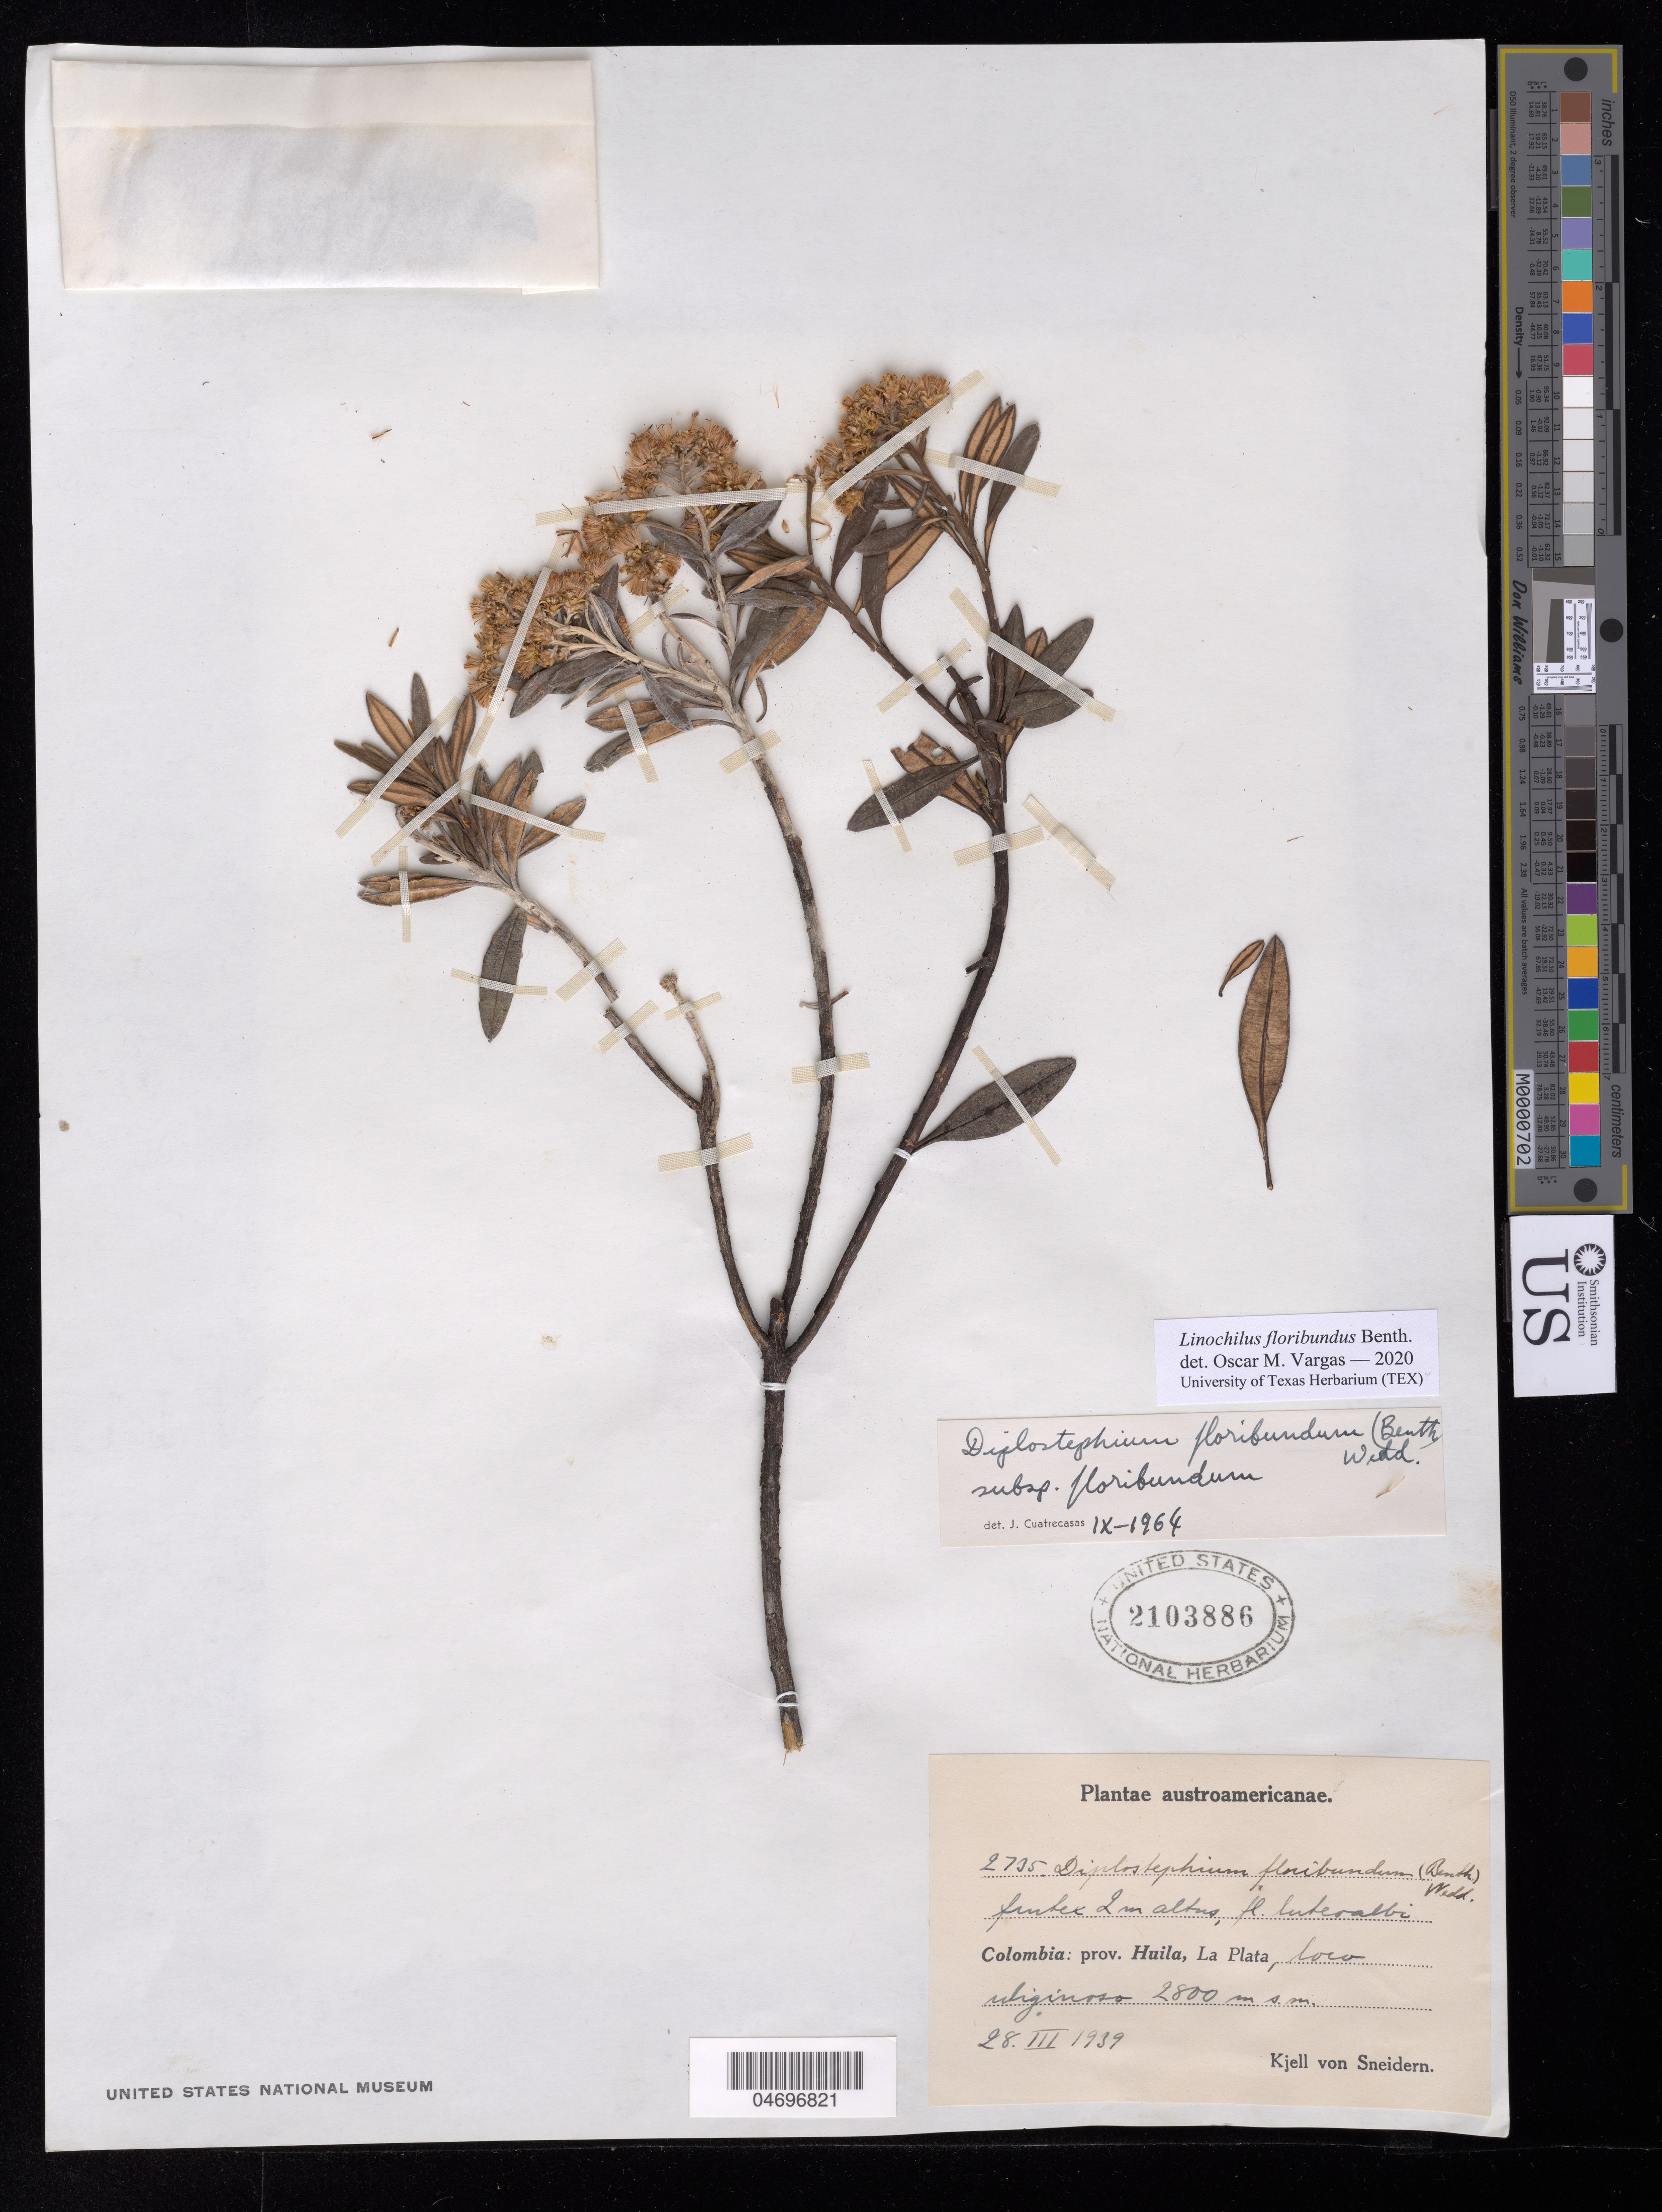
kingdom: Plantae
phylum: Tracheophyta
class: Magnoliopsida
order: Asterales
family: Asteraceae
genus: Linochilus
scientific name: Linochilus floribundus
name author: Benth.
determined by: Vargas, Oscar M.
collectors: K. von Sneidern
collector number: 2735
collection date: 1939-03-28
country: Colombia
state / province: Huila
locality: La Plata.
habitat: Loco uliginoso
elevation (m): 2800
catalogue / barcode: US 2103886